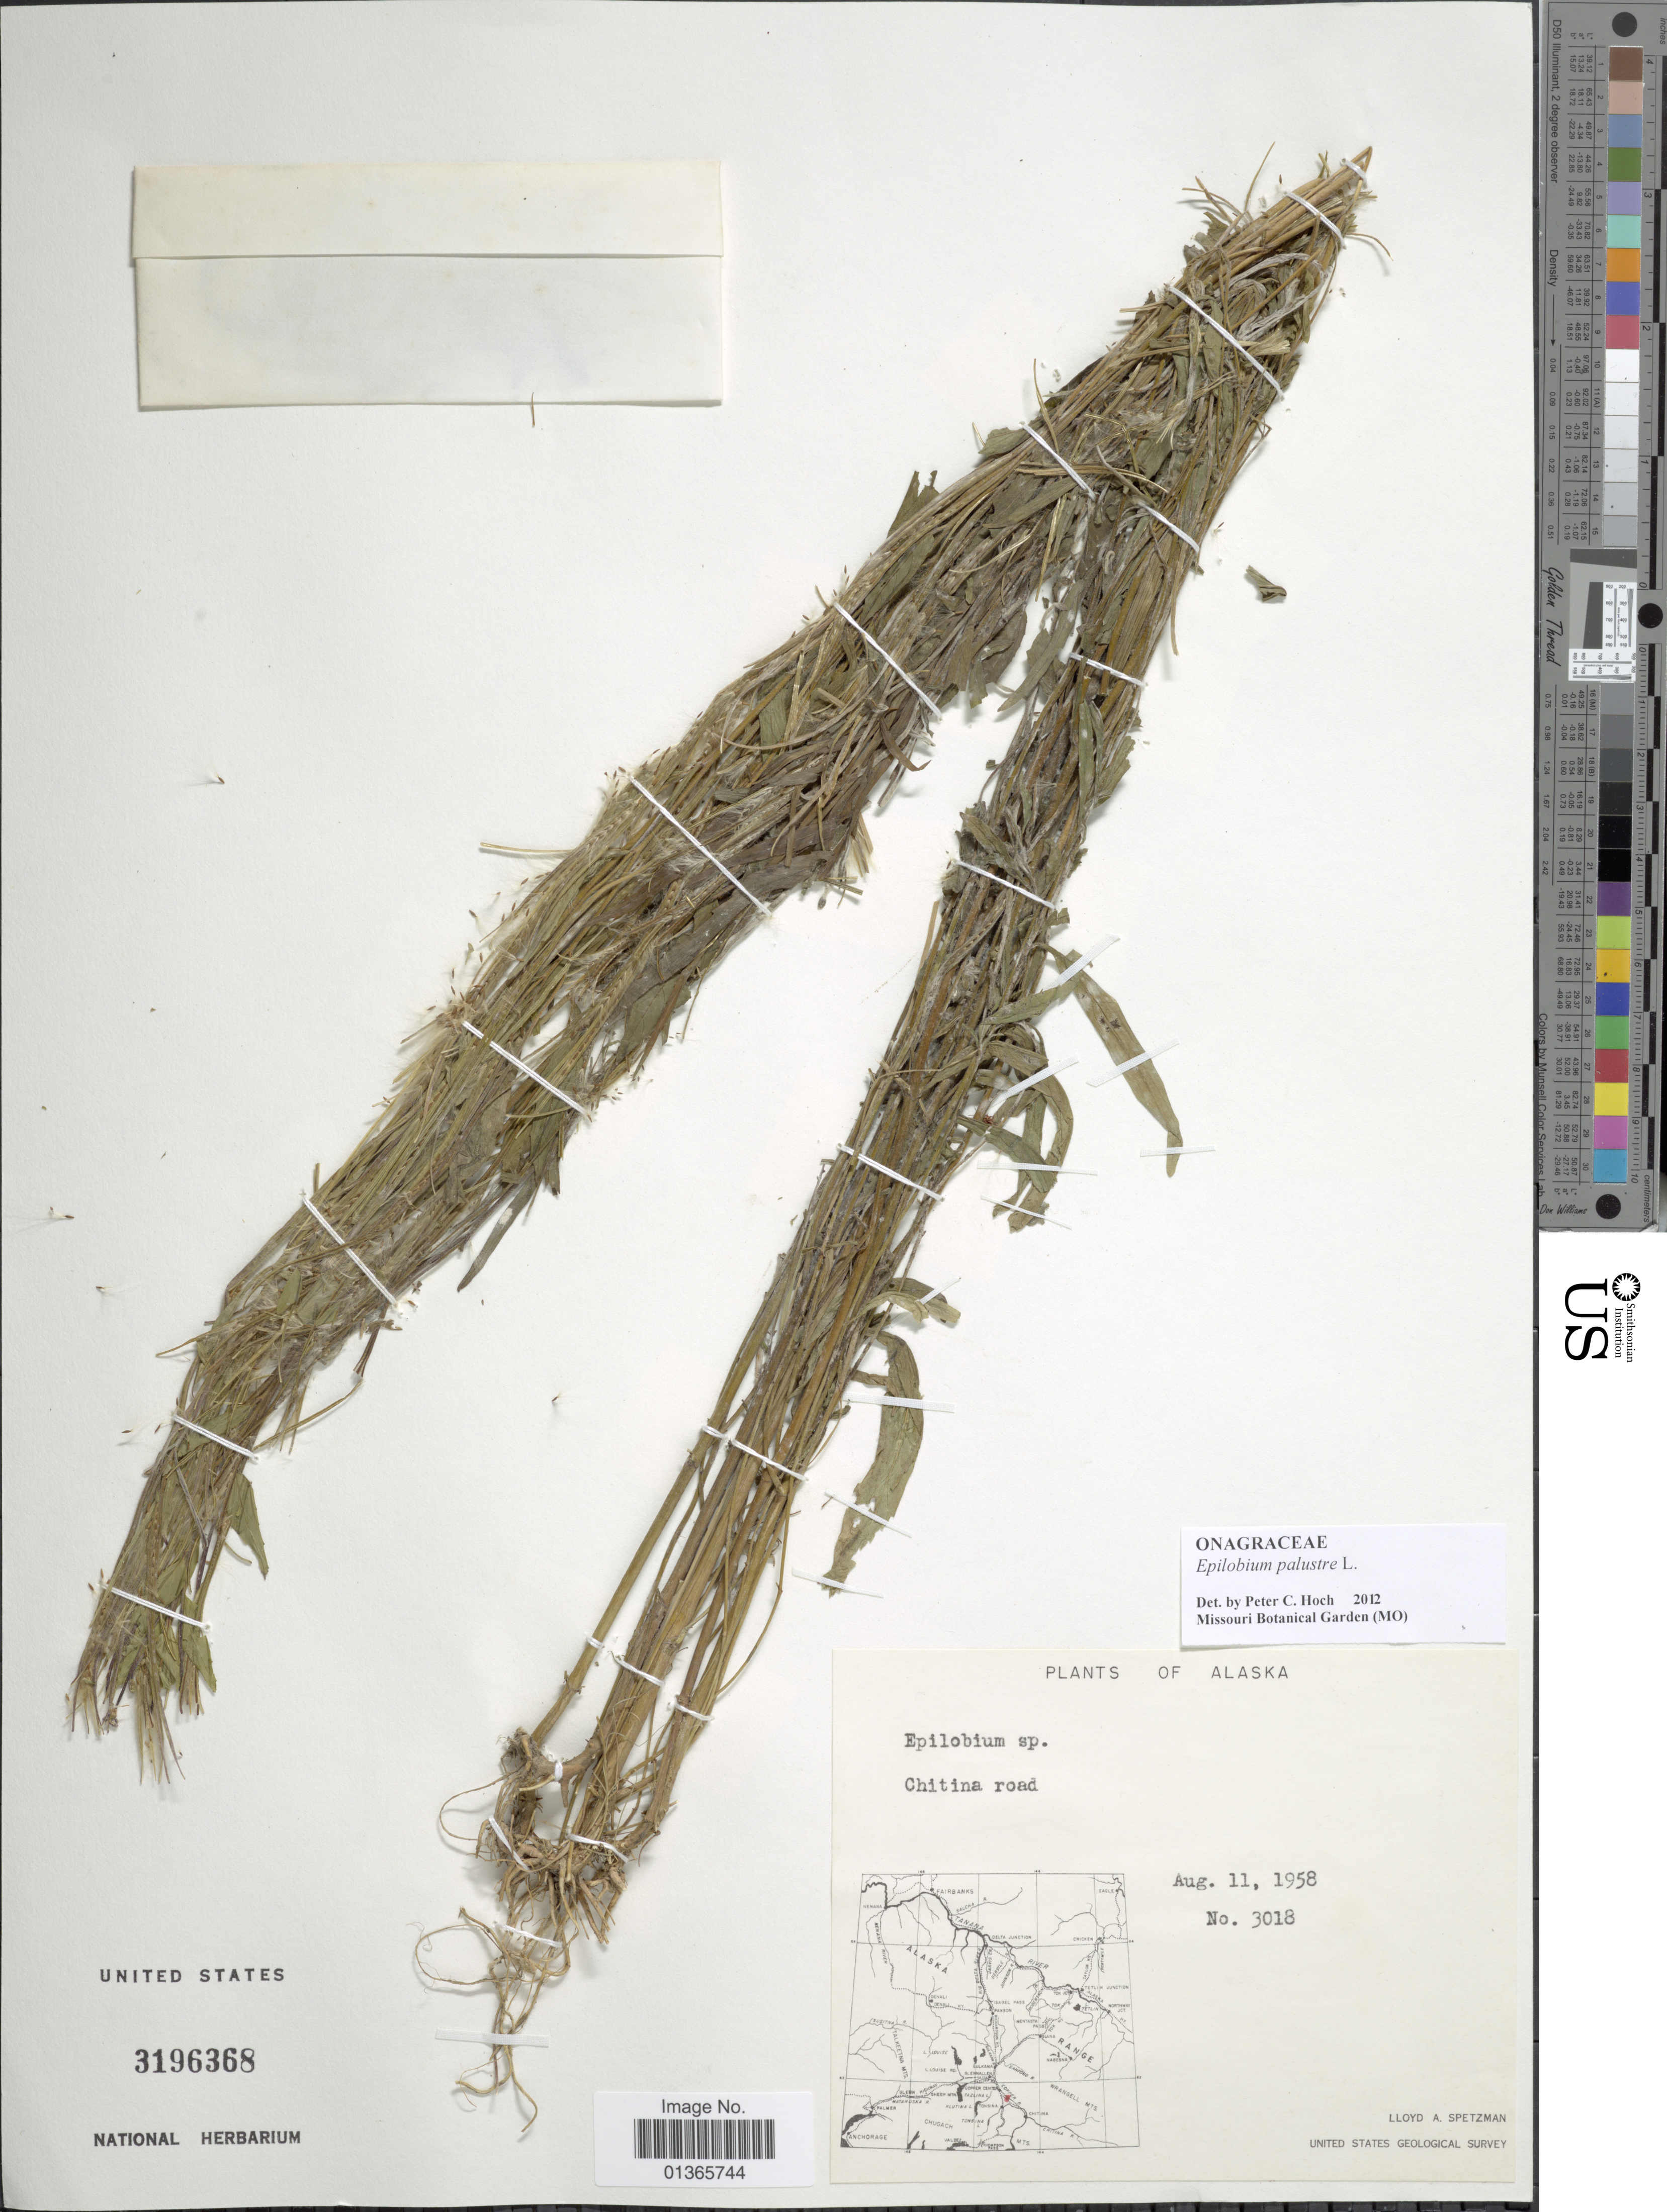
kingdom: Plantae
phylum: Tracheophyta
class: Magnoliopsida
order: Myrtales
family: Onagraceae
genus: Epilobium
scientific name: Epilobium palustre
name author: L.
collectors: L. Spetzman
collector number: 3018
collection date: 1958-08-11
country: United States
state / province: Alaska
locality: Chitina road.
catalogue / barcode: US 3196368